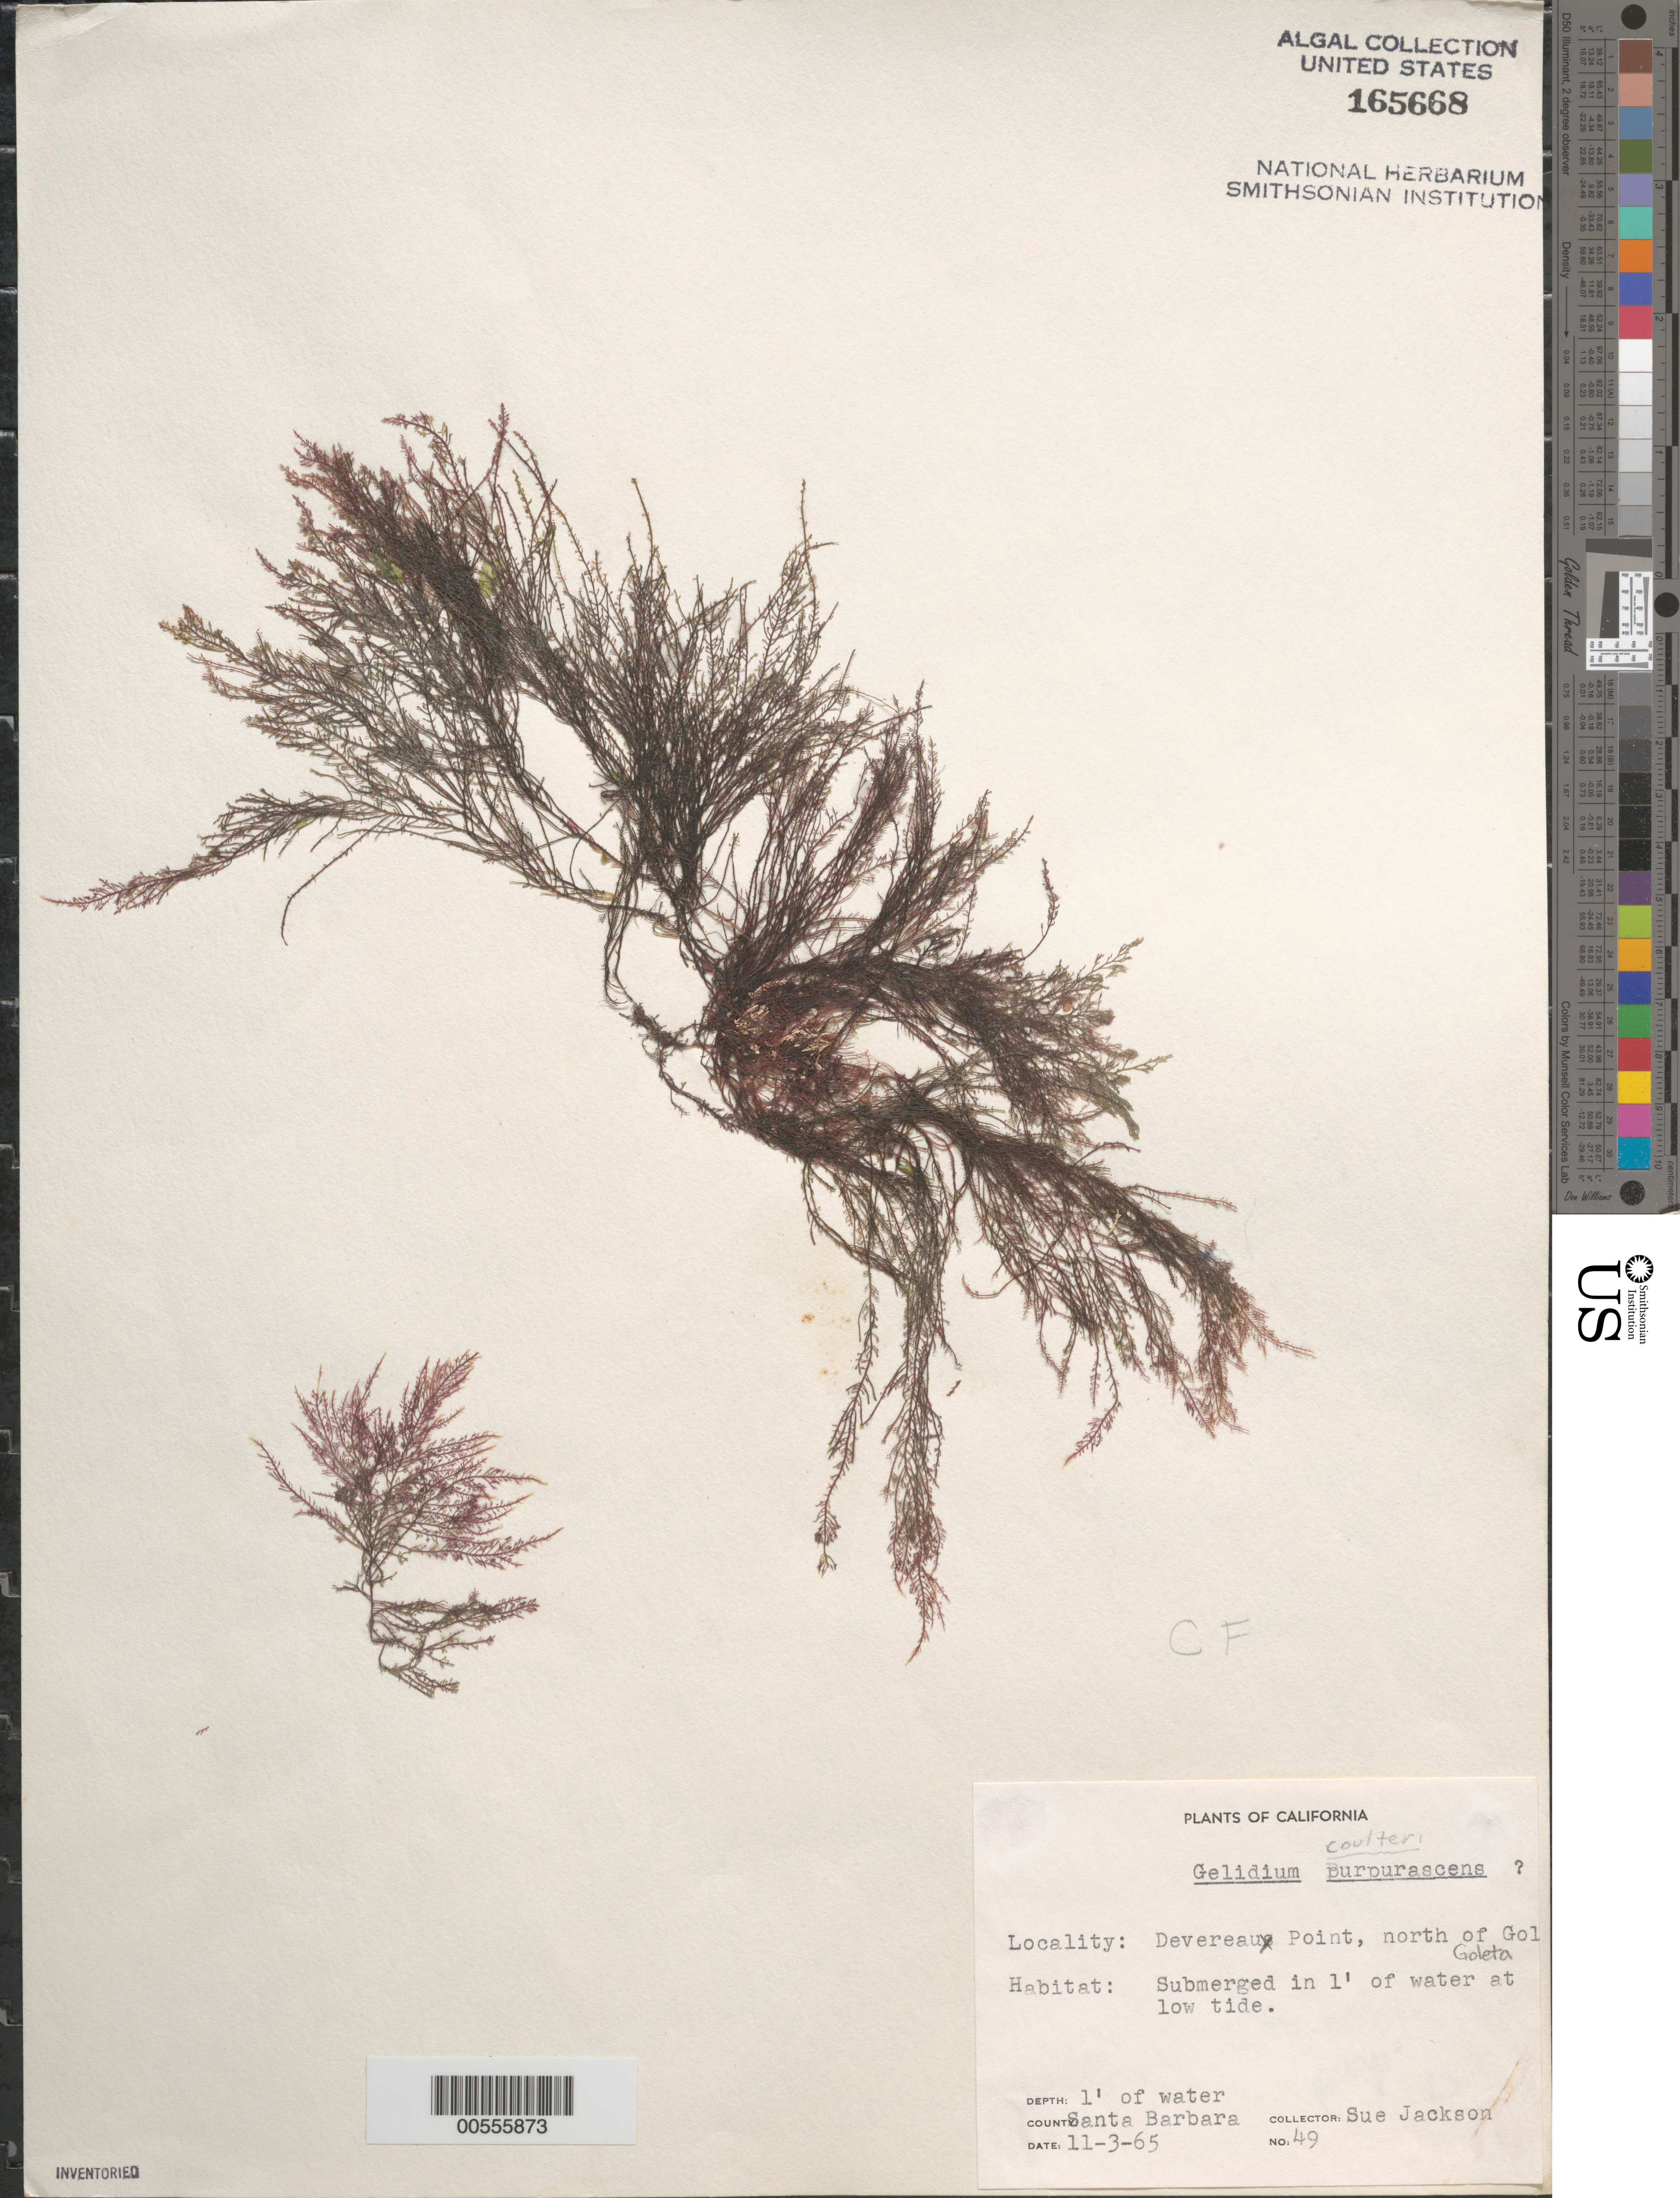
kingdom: Plantae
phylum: Rhodophyta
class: Florideophyceae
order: Gelidiales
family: Gelidiaceae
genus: Gelidium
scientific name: Gelidium coulteri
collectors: S. Jackson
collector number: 49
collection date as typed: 03 Nov 1965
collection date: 1965-11-03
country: United States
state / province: California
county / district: Santa Barbara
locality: Devereaux Point, north of Goleta, and north of Campus Beach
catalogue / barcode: US 165668